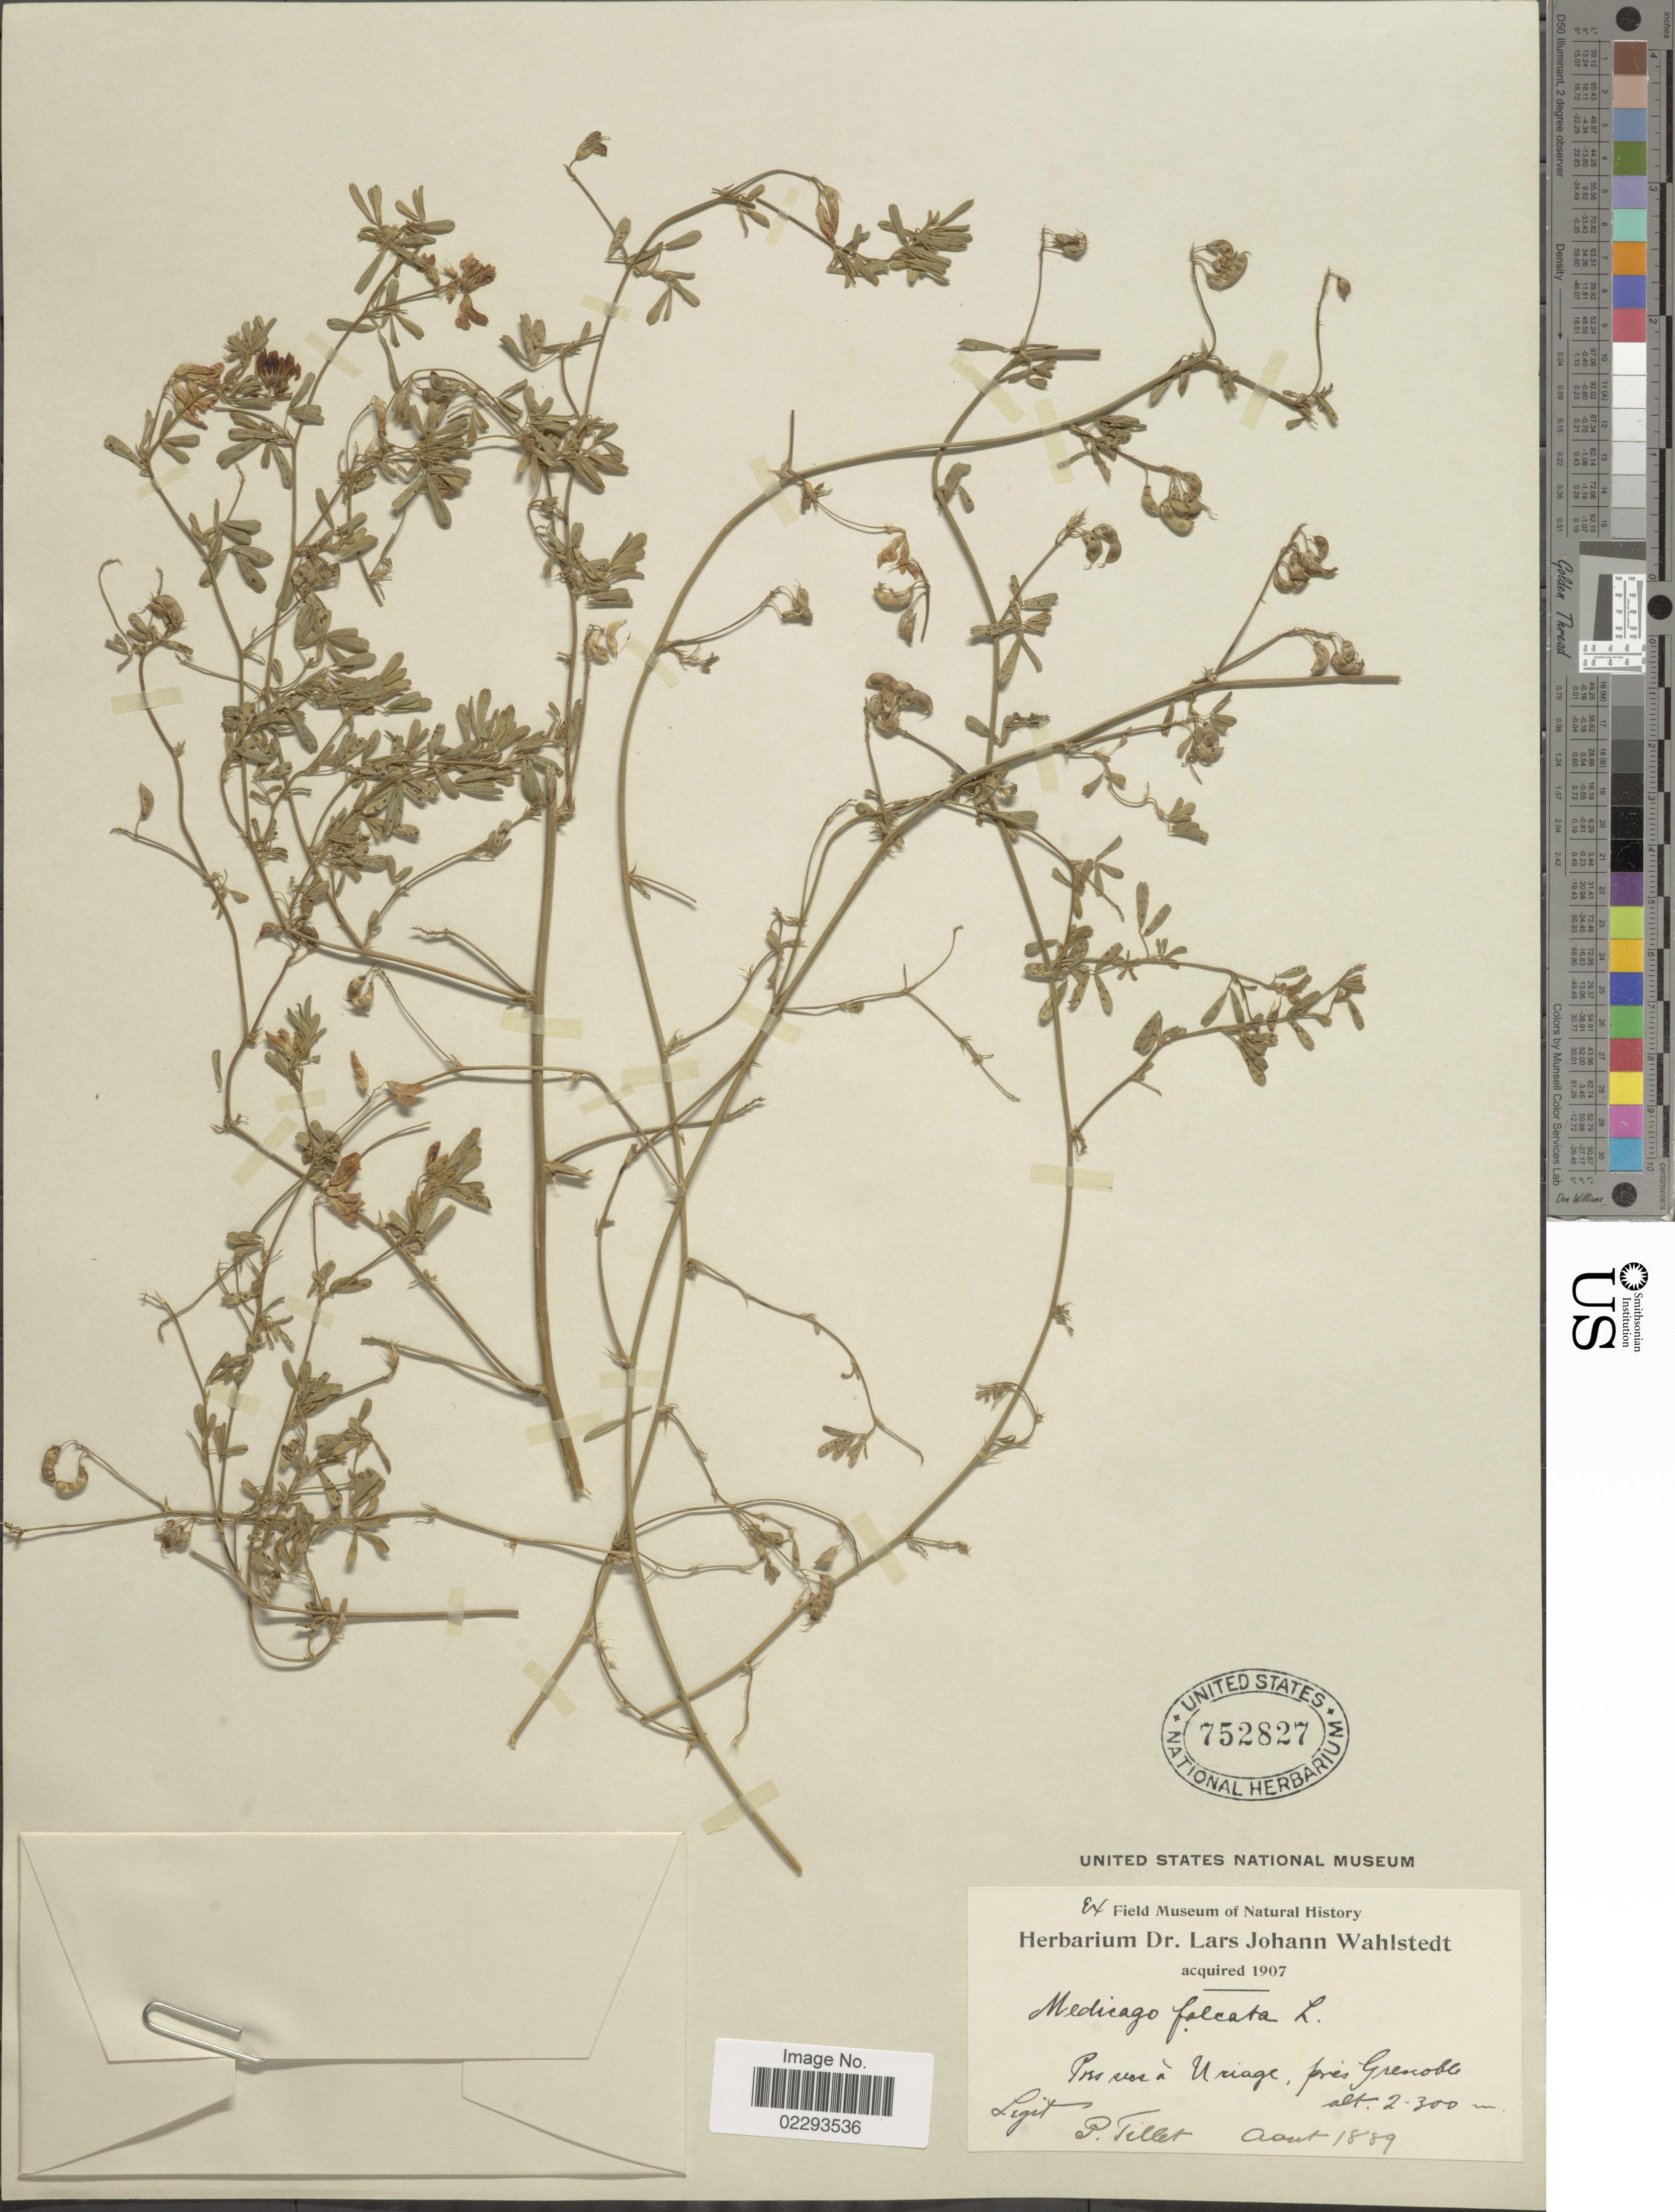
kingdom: Plantae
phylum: Tracheophyta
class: Magnoliopsida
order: Fabales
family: Fabaceae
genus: Medicago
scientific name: Medicago falcata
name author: L.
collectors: P. Tillet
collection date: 1889-08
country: France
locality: Pres secs á Uriage, prés Grenoble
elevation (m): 200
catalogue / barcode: US 752827